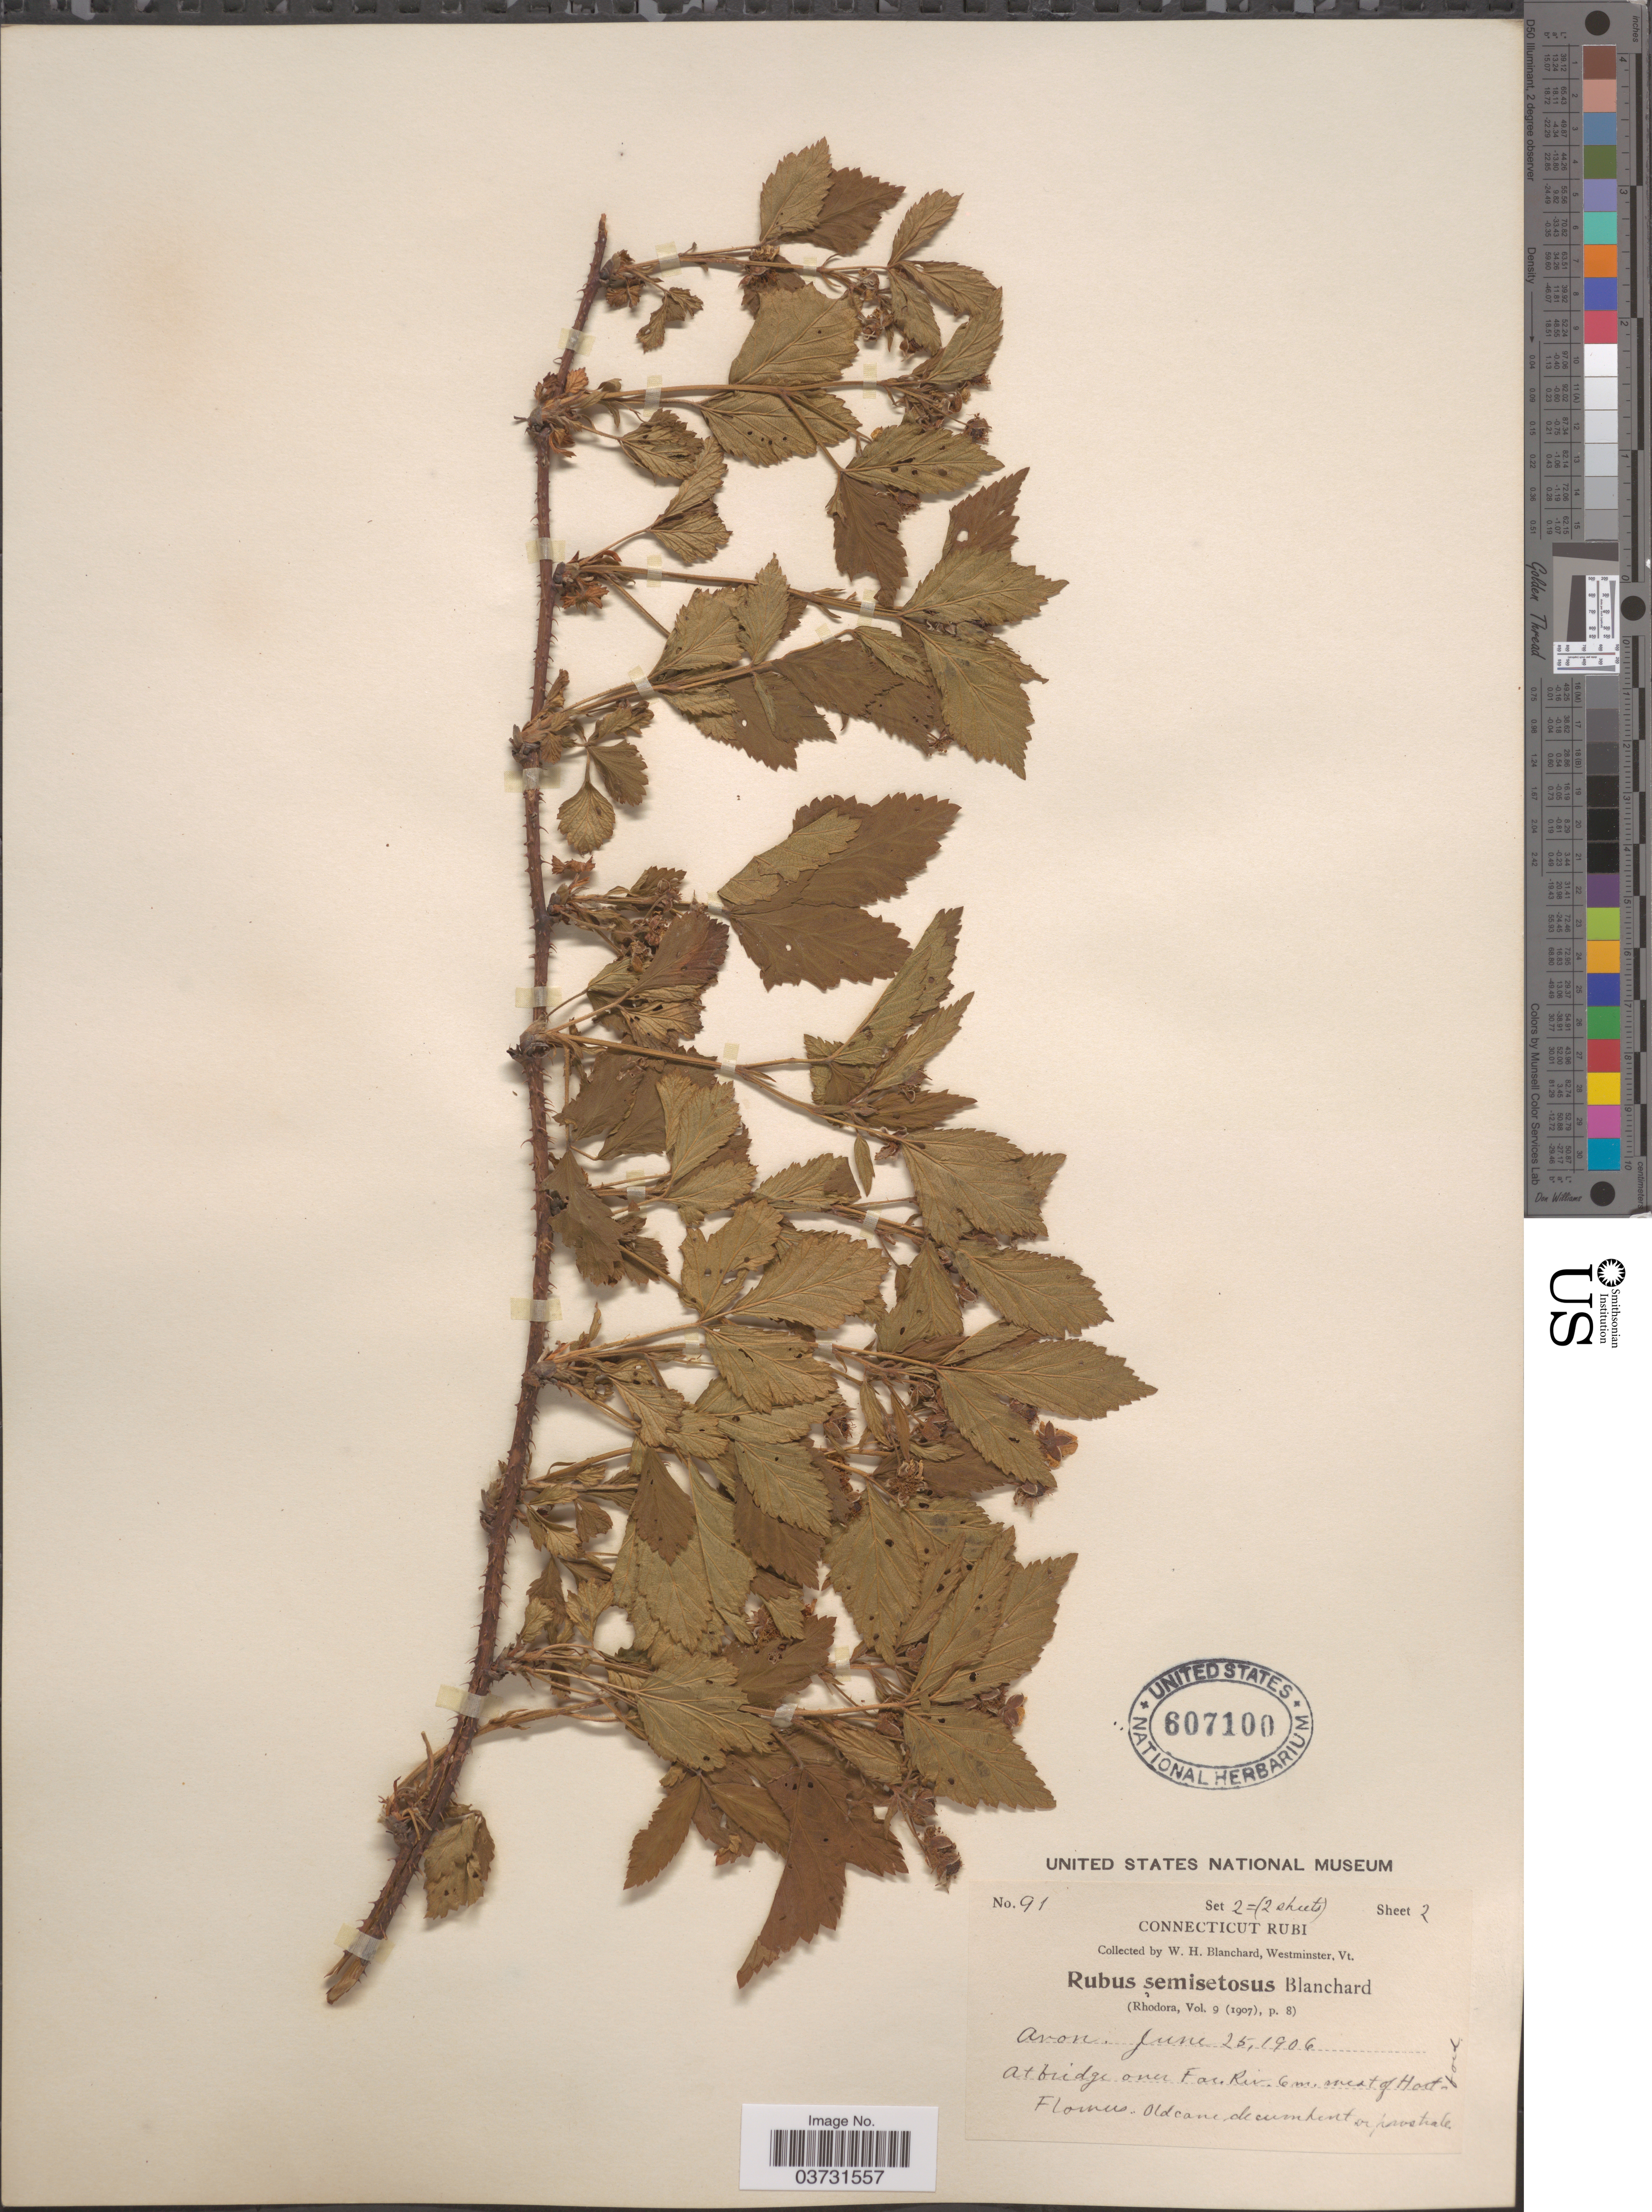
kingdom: Plantae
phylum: Tracheophyta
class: Magnoliopsida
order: Rosales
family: Rosaceae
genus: Rubus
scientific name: Rubus nigricans x R. recurvans Blanch.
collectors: W. H. Blanchard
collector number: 91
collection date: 1906-06-25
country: United States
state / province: Connecticut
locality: At bridge over Far. Riv. 6 mi. west of Hort. ford.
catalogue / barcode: US 607100